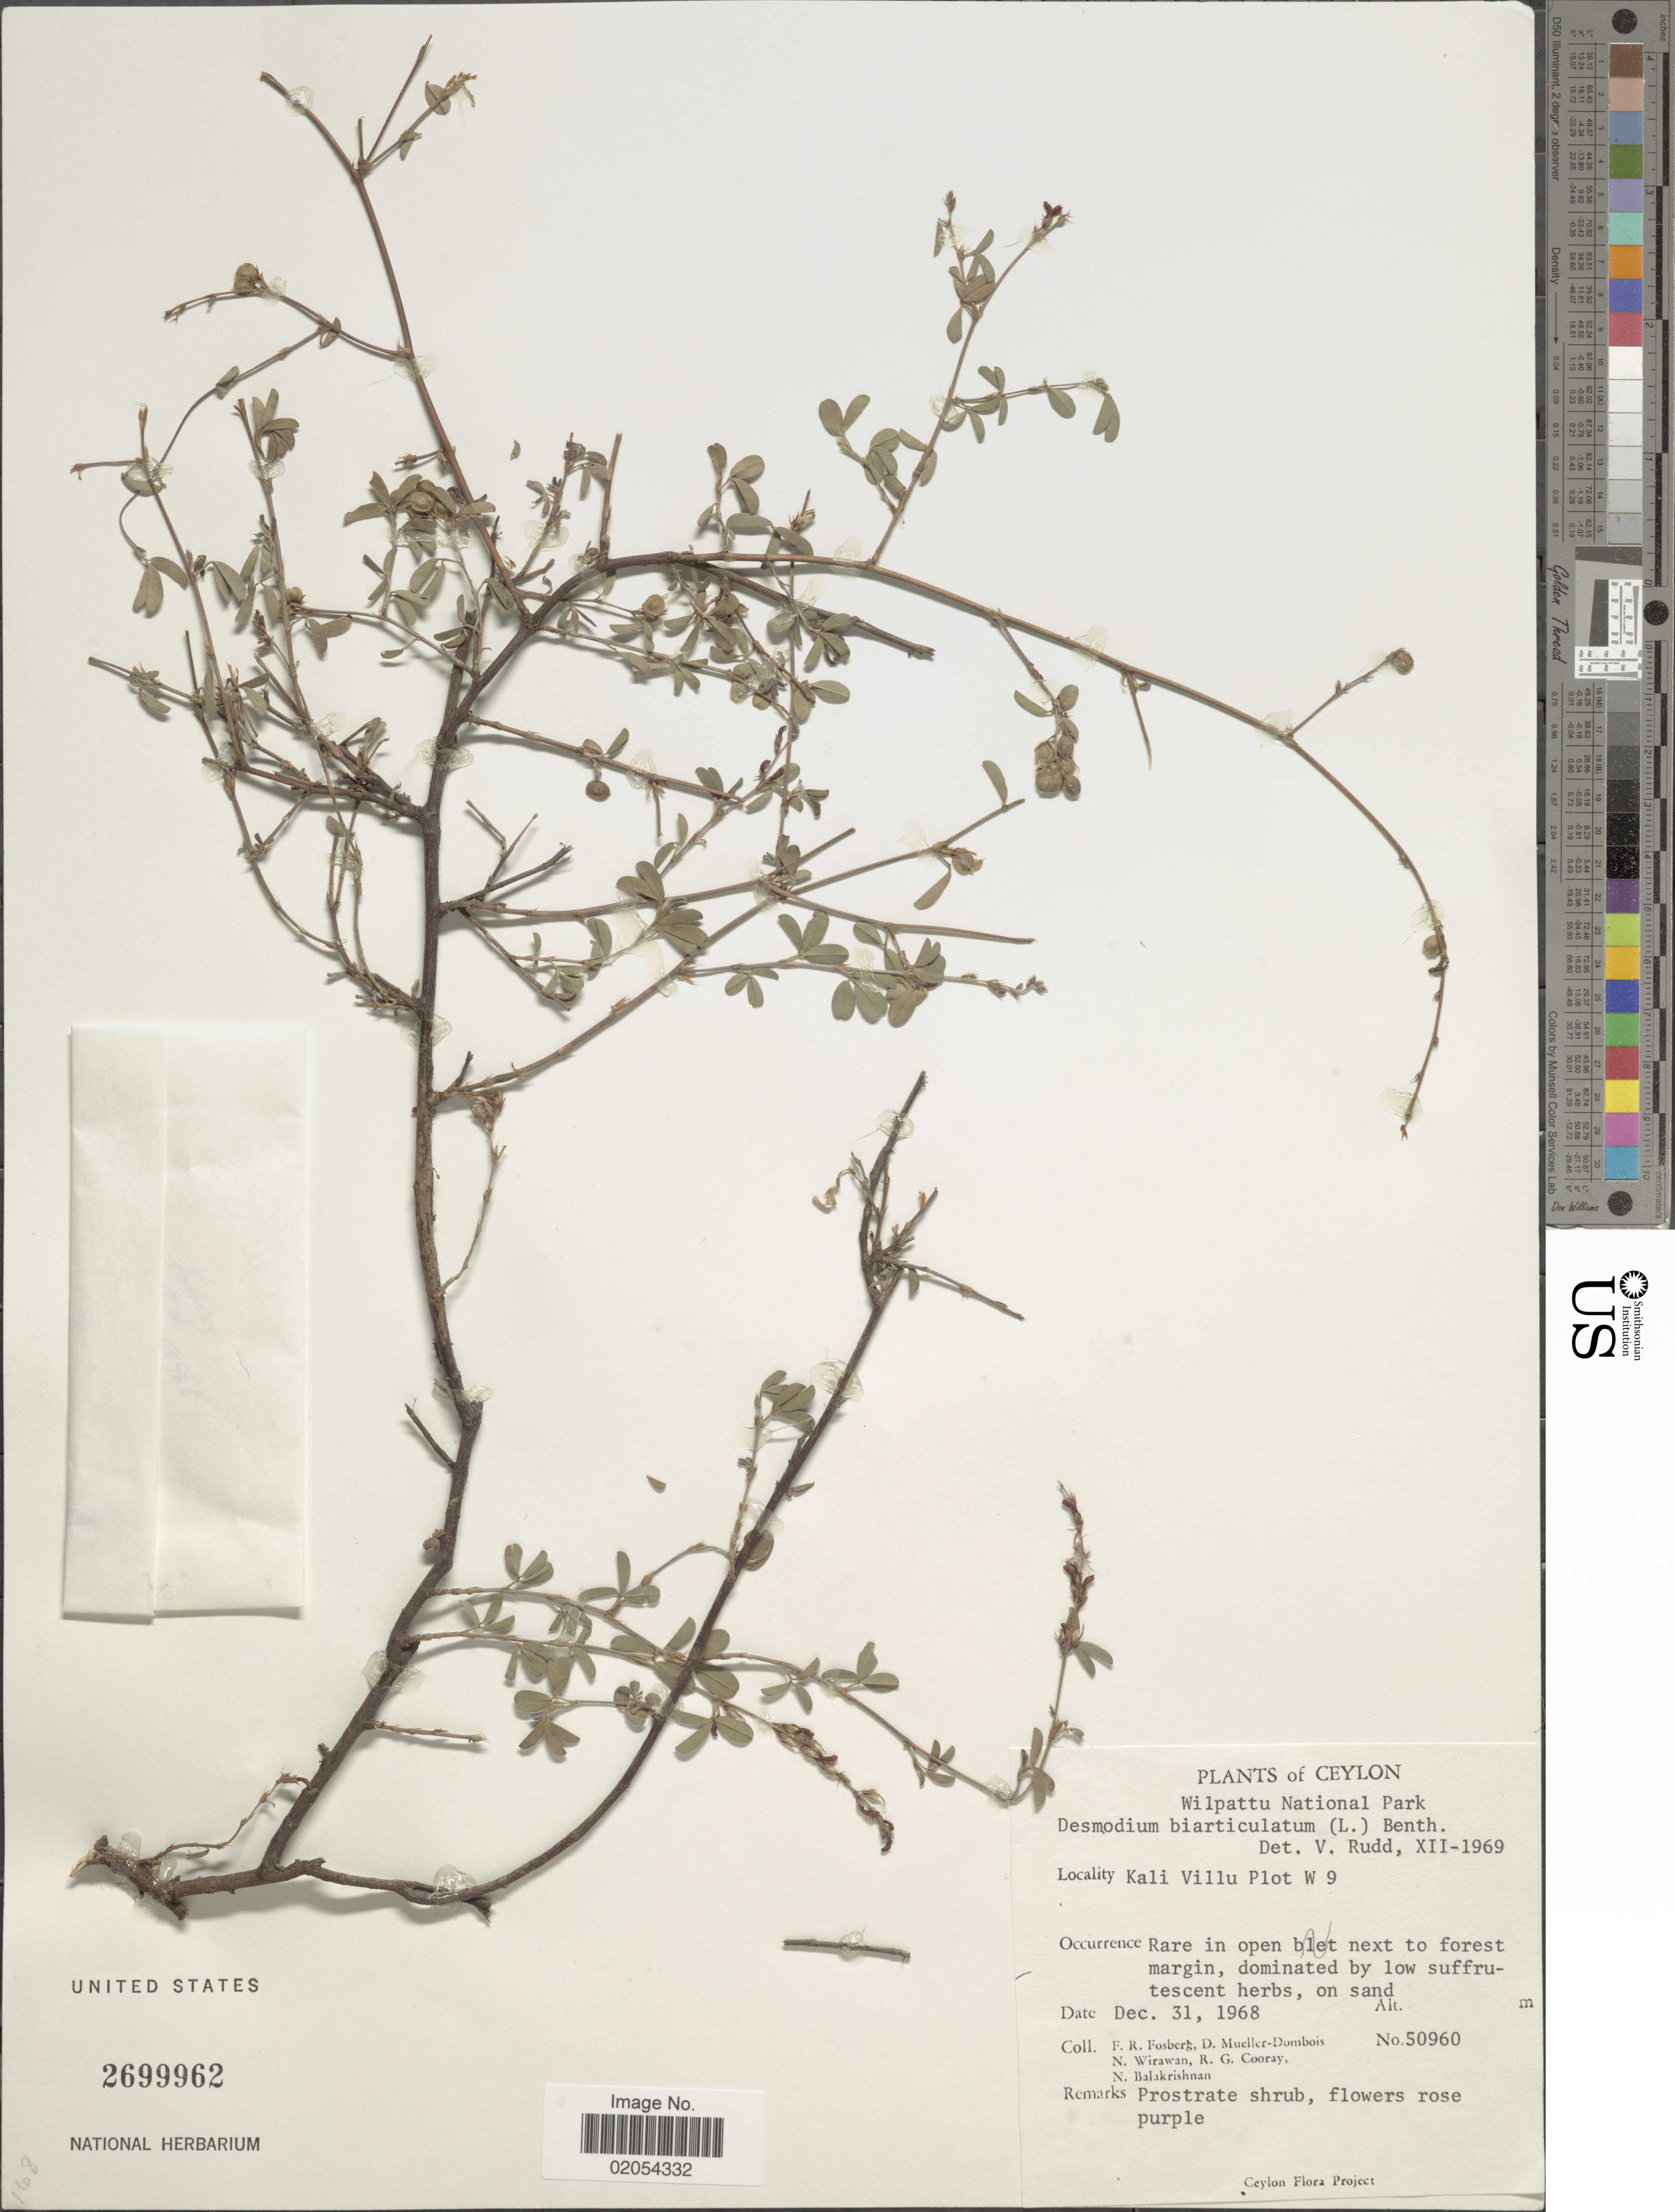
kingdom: Plantae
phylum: Tracheophyta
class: Magnoliopsida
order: Fabales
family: Fabaceae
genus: Aphyllodium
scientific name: Aphyllodium biarticulatum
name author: (L.) Gagnep.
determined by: Strong, Mark T., (BOT), Smithsonian Institution - National Museum of Natural History (UNITED STATES)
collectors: F. R. Fosberg, D. Mueller-Dombois, N. Wirawan, R. Cooray & N. Balakrishnan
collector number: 50960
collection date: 1968-12-31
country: Sri Lanka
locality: Ceylon, Wilpattu National Park, Kali Villu Plot W 9.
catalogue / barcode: US 2699962